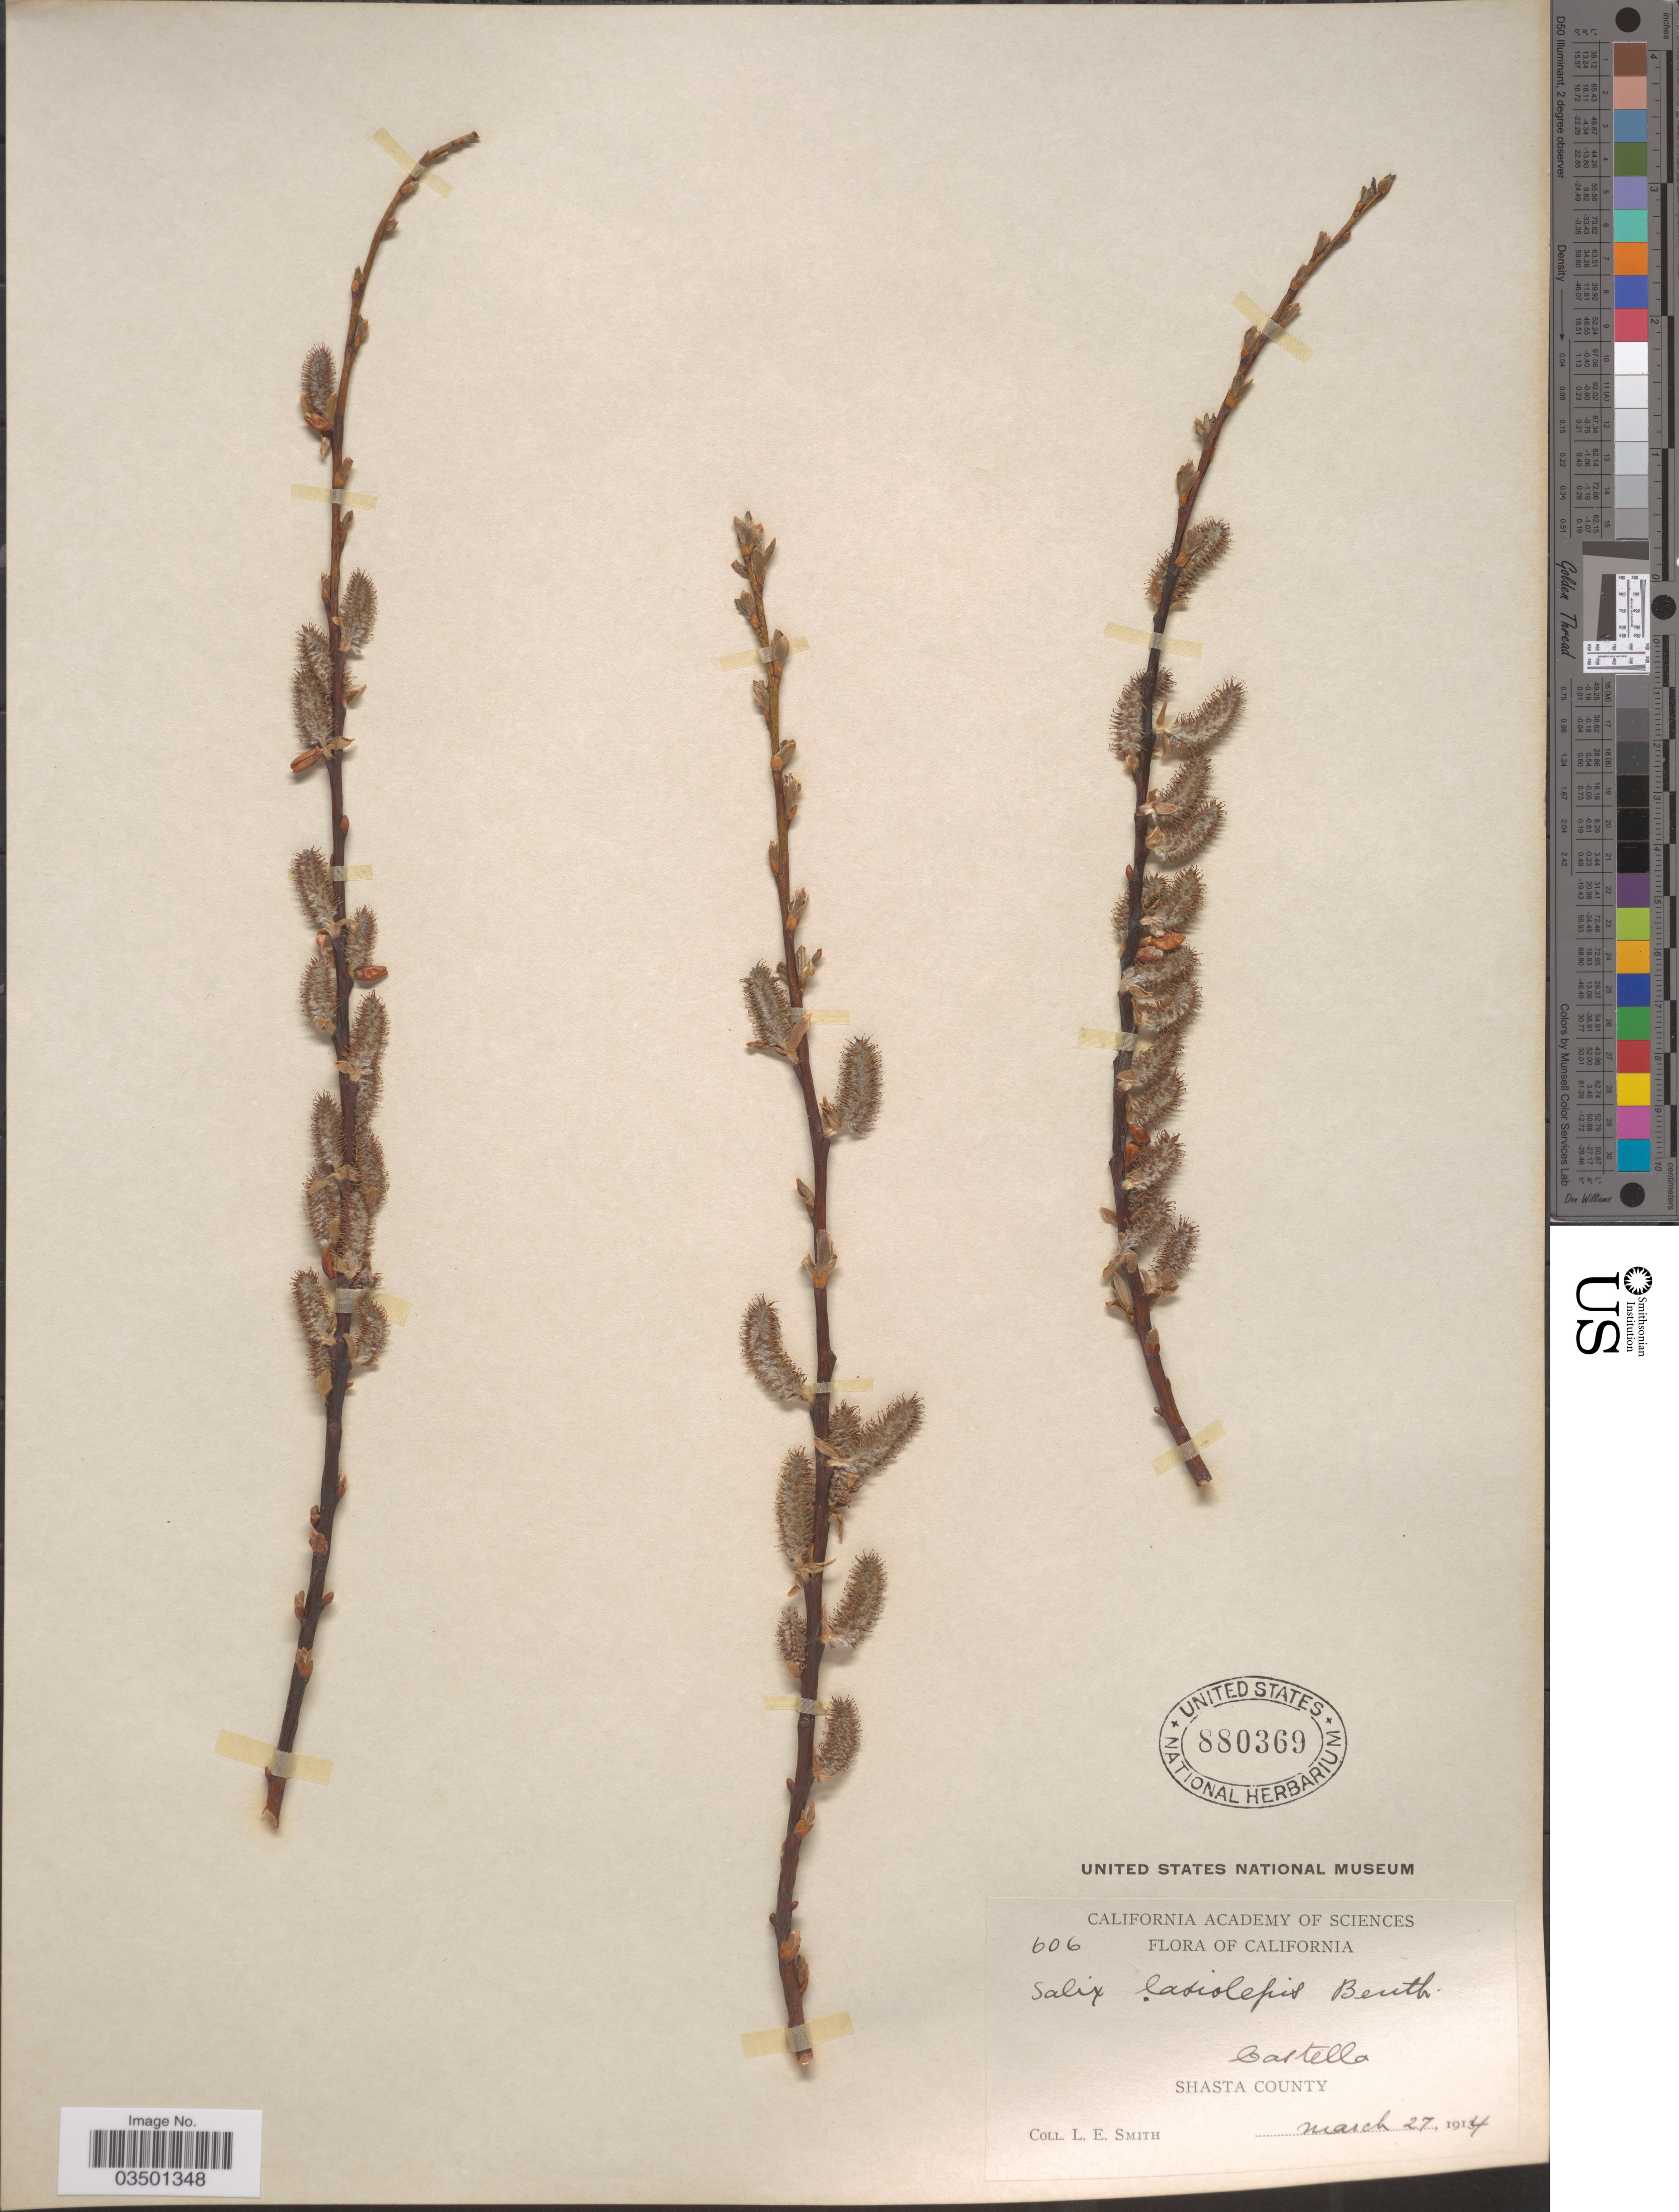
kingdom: Plantae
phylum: Tracheophyta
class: Magnoliopsida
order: Malpighiales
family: Salicaceae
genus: Salix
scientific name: Salix lasiolepis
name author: Benth.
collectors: L. E. Smith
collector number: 606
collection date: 1914-03-27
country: United States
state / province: California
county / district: Shasta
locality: Castella. Shasta County.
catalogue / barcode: US 880369